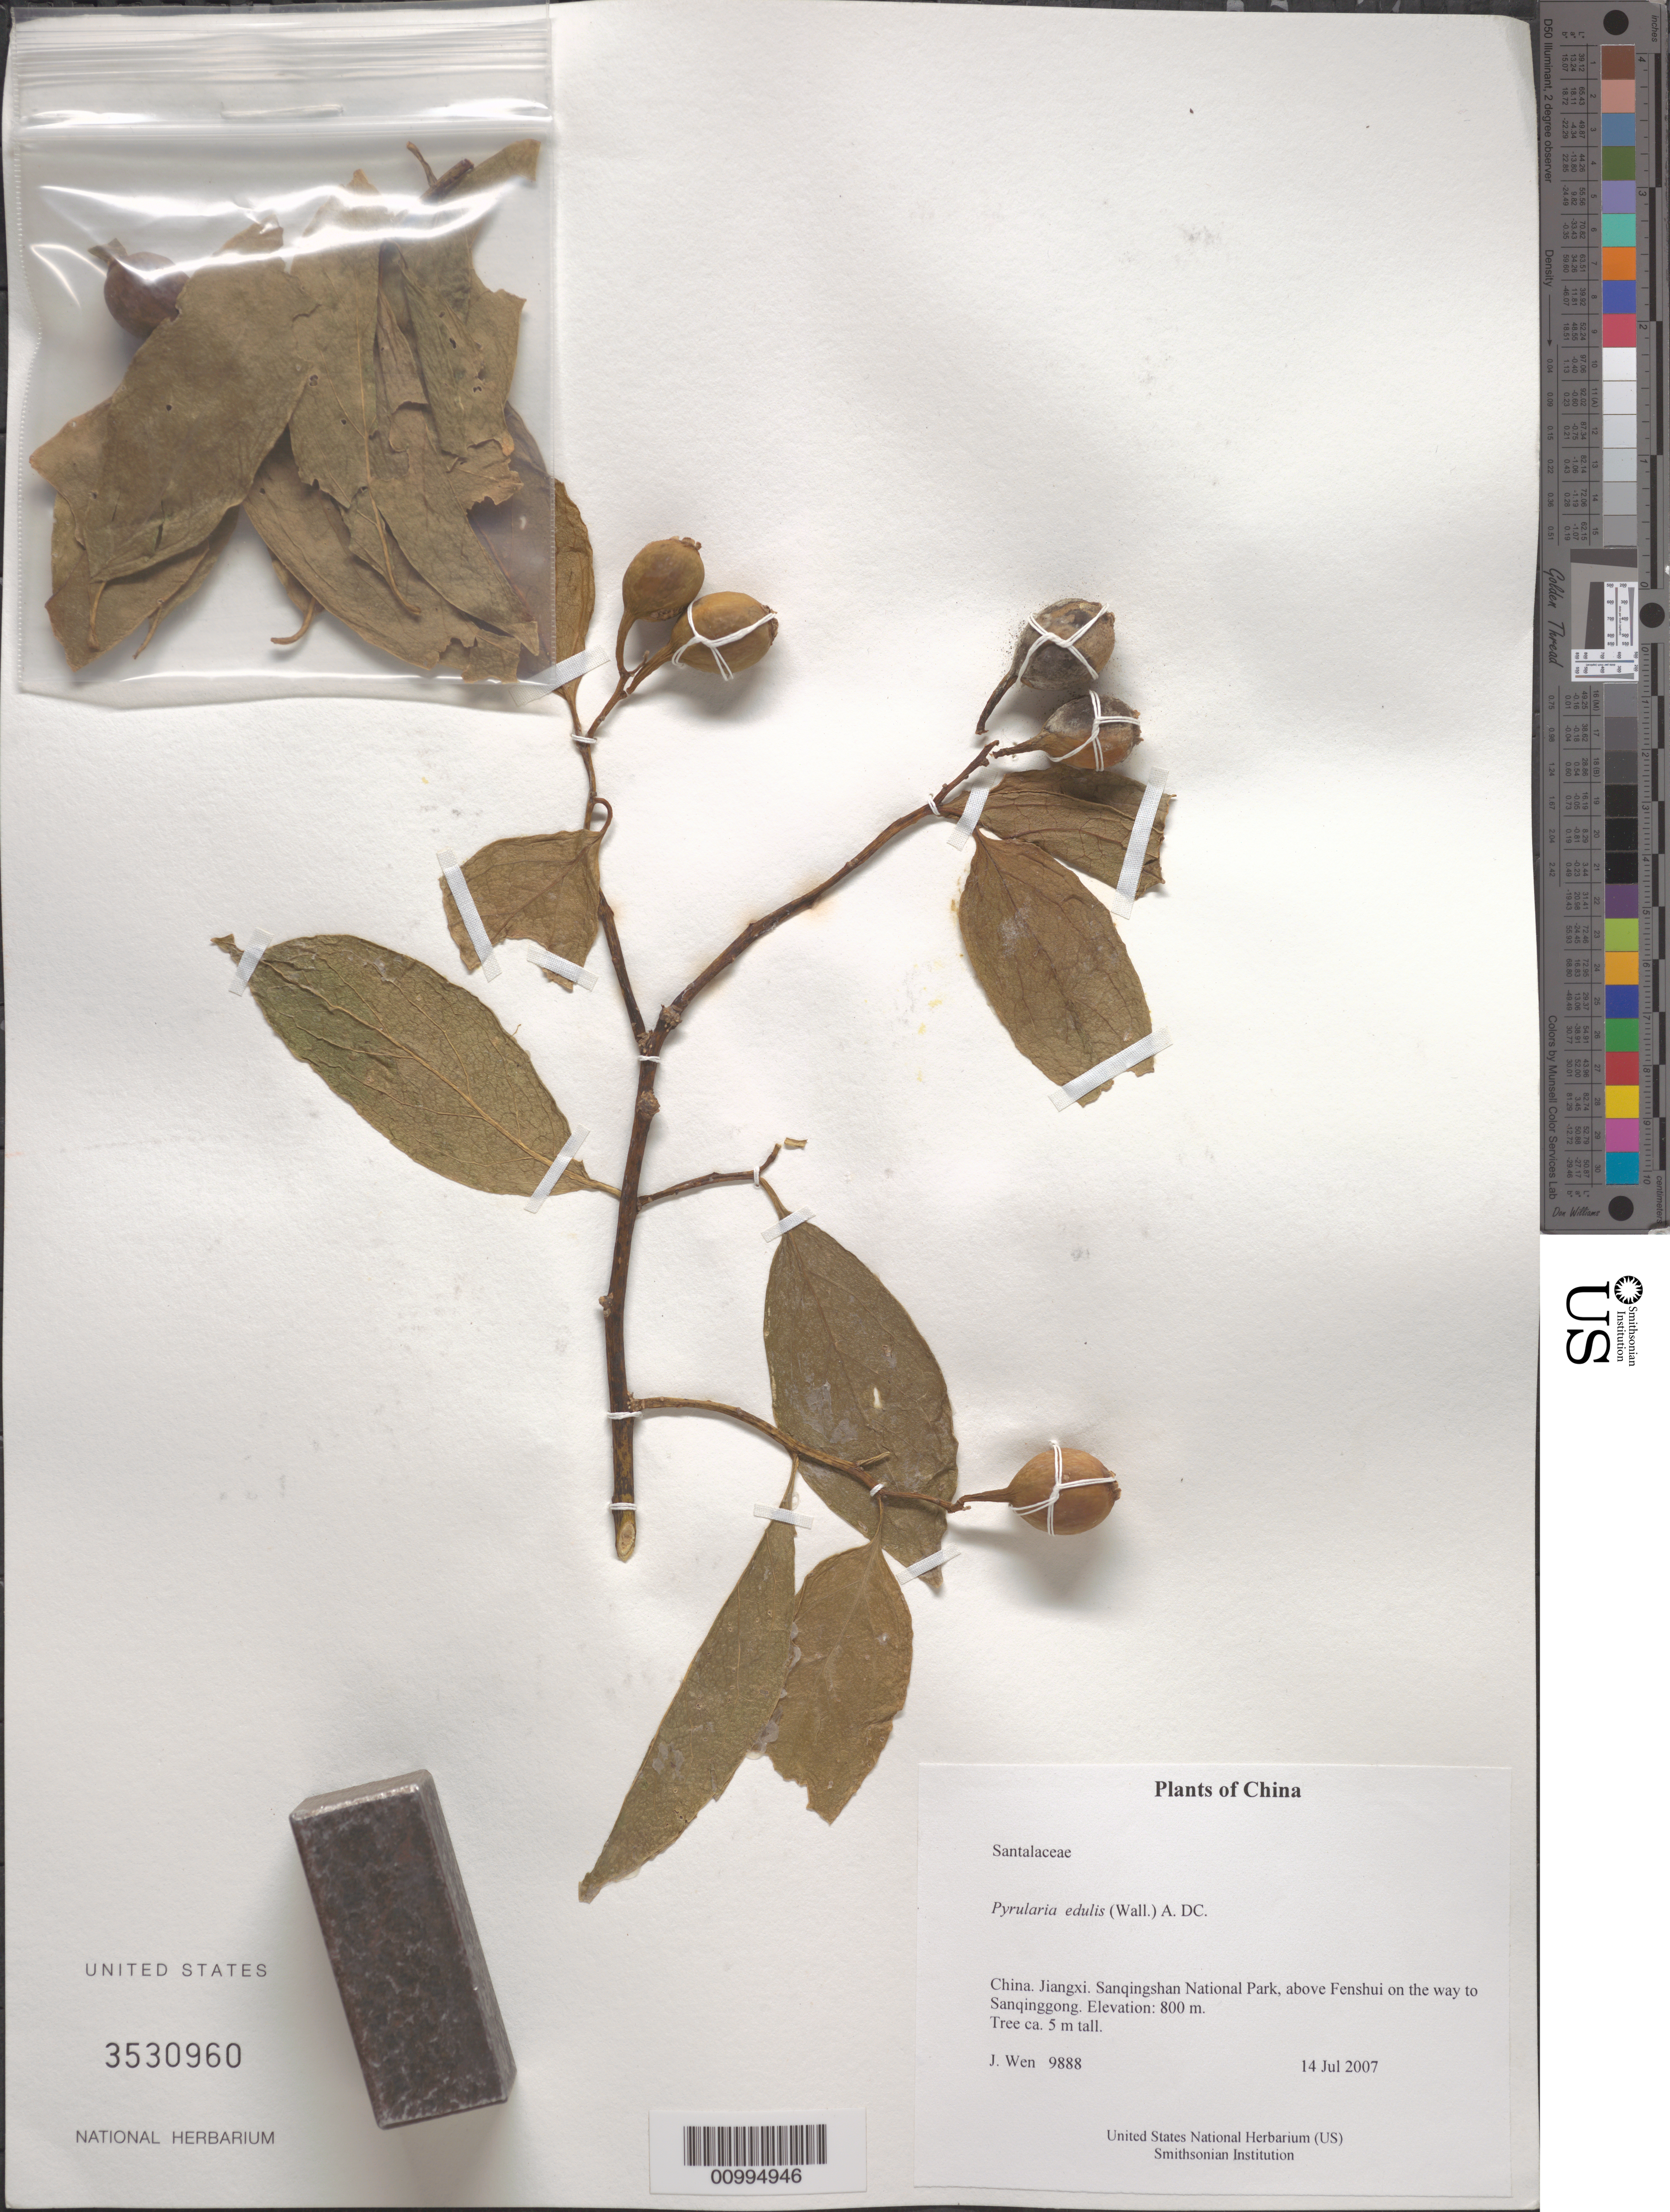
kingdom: Plantae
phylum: Tracheophyta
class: Magnoliopsida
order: Santalales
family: Cervantesiaceae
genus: Pyrularia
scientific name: Pyrularia edulis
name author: (Wall.) A. DC.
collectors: J. Wen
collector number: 9888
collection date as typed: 14 Jul 2007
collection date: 2007-07-14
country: China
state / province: Jiangxi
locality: Sanqingshan National Park, above Fenshui on the way to Sanqinggong.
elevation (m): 800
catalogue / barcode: US 3530960